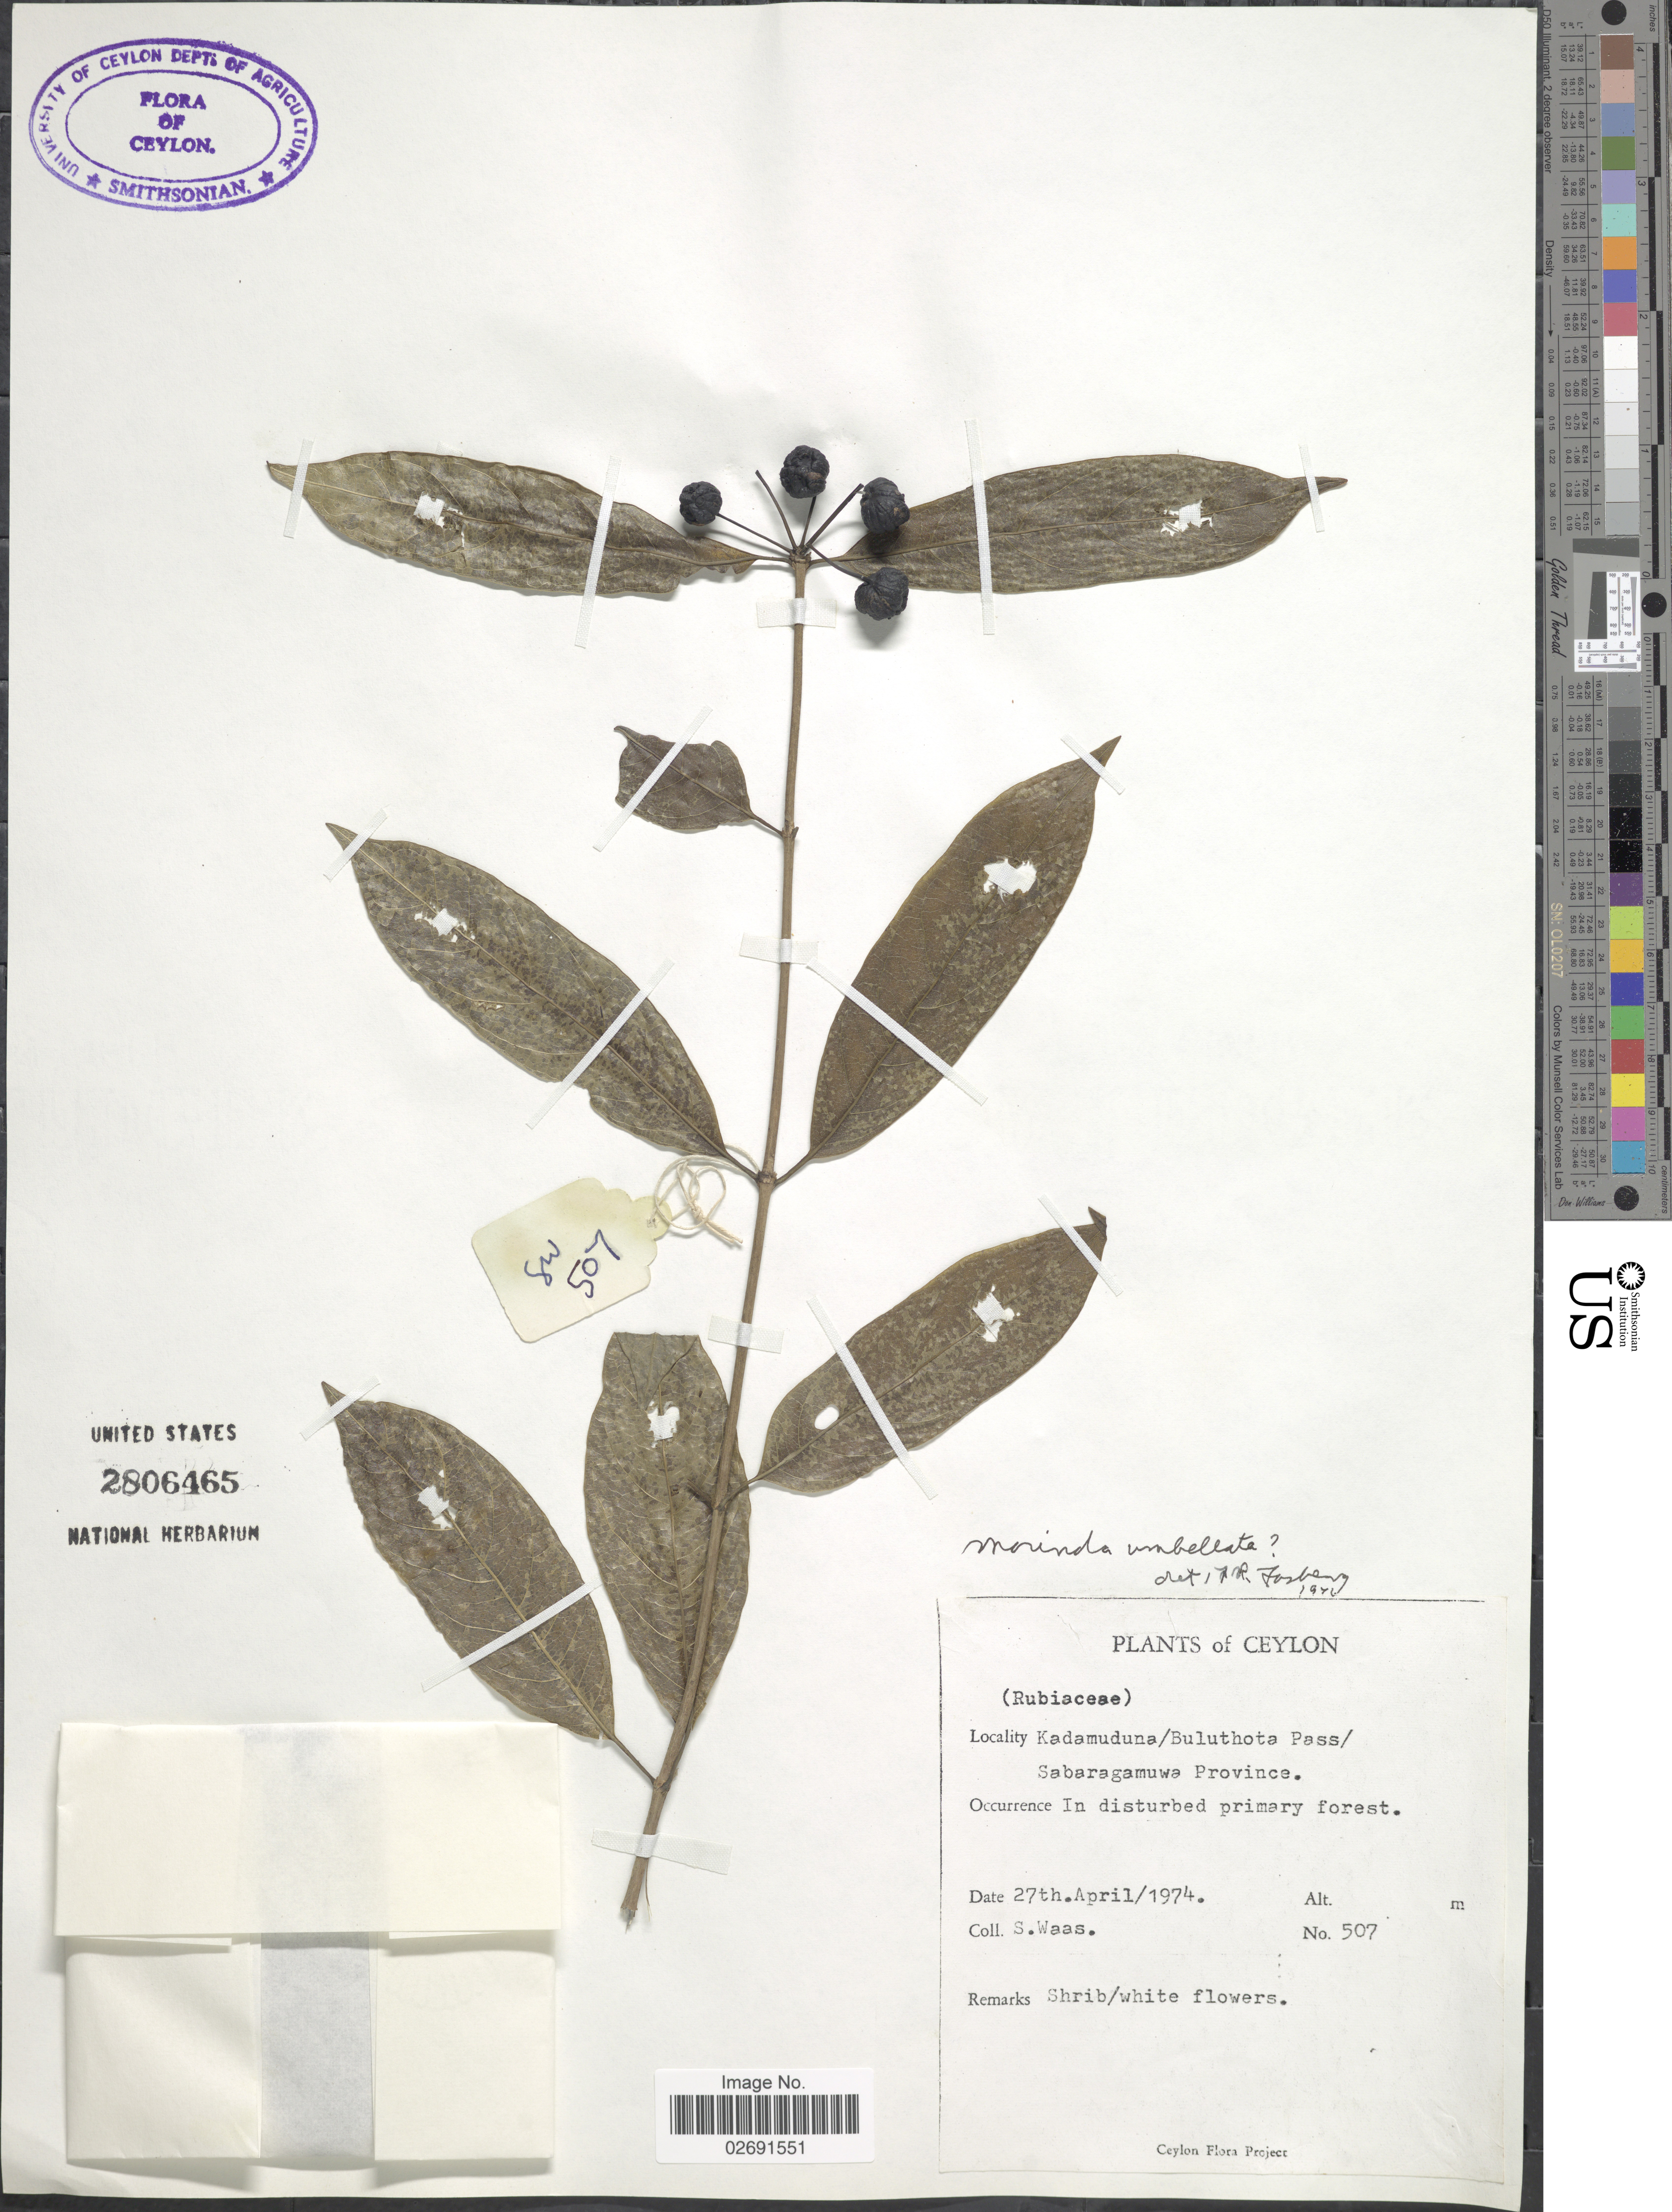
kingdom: Plantae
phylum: Tracheophyta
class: Magnoliopsida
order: Gentianales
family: Rubiaceae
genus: Gynochthodes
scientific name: Gynochthodes umbellata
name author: (L.) Razafim. & B. Bremer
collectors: S. Waas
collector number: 507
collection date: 1974-04-27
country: Sri Lanka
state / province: Sabaragamuwa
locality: Ceylon, Kadamuduna/Buluthota Pass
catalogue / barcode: US 2806465